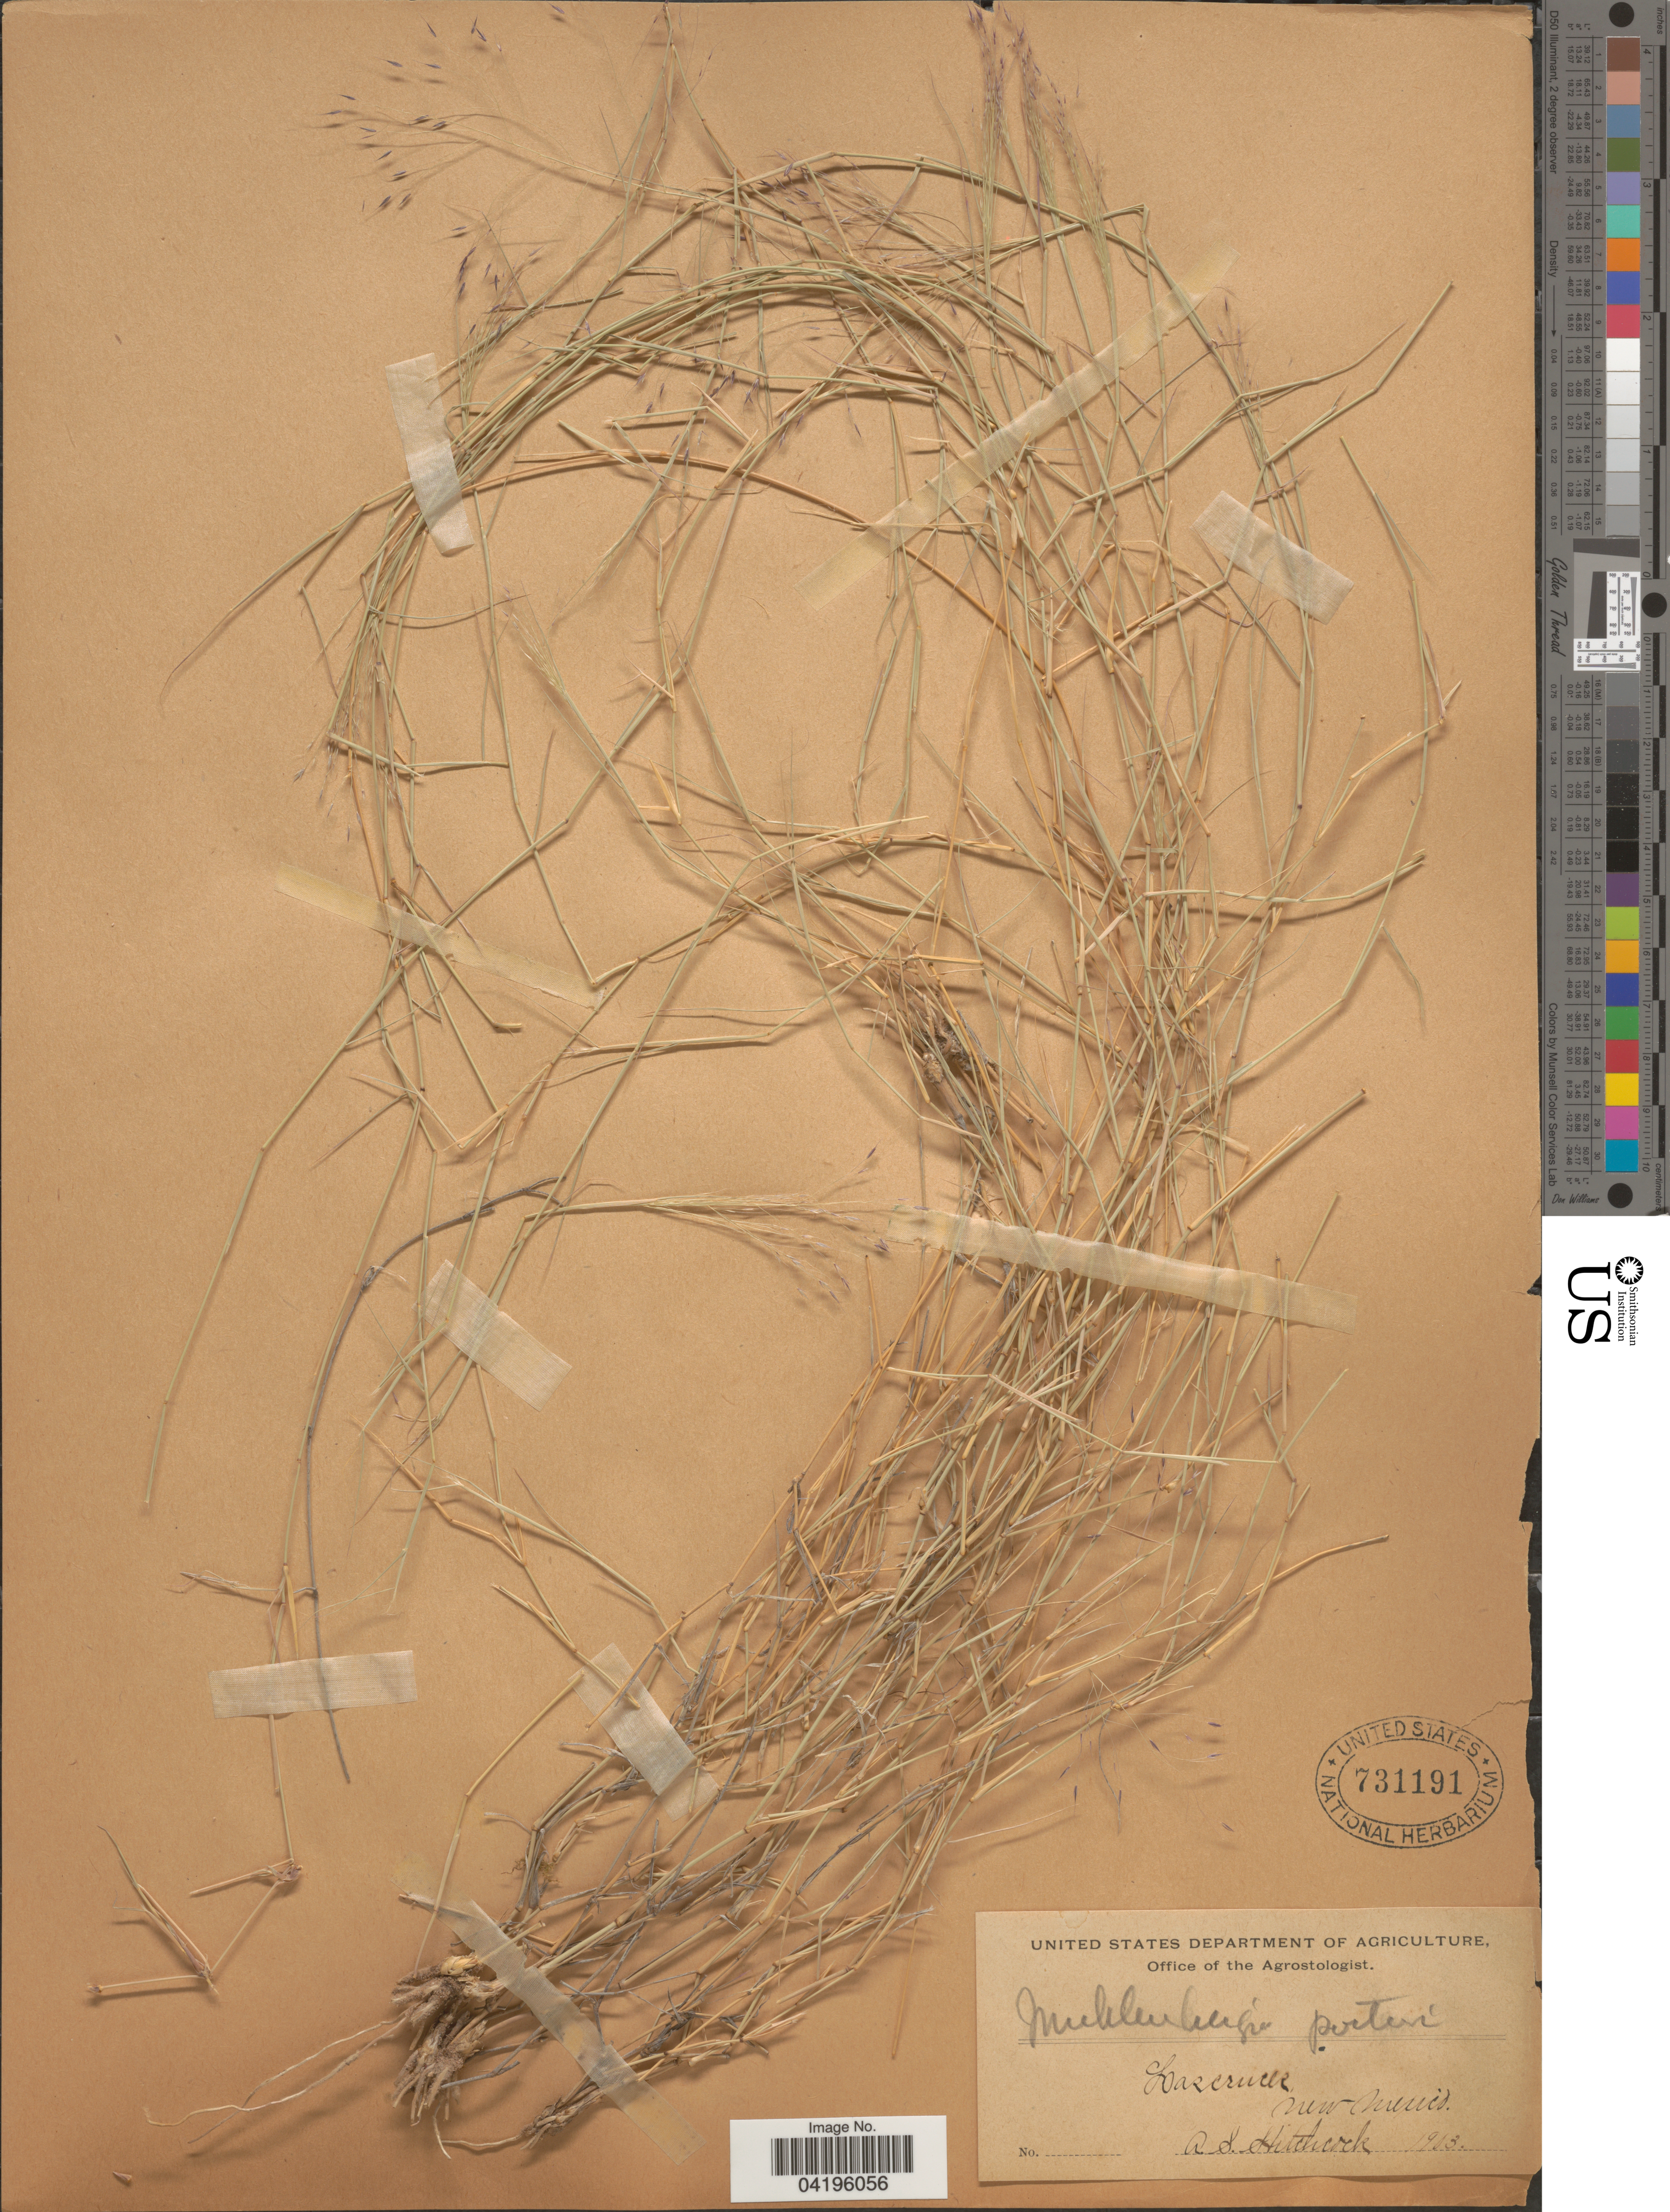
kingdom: Plantae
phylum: Tracheophyta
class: Liliopsida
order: Poales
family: Poaceae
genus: Muhlenbergia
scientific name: Muhlenbergia porteri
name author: Scribn. in W.J. Beal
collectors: A. S. Hitchcock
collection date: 1903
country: United States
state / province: New Mexico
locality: Las cruces.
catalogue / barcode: US 731191